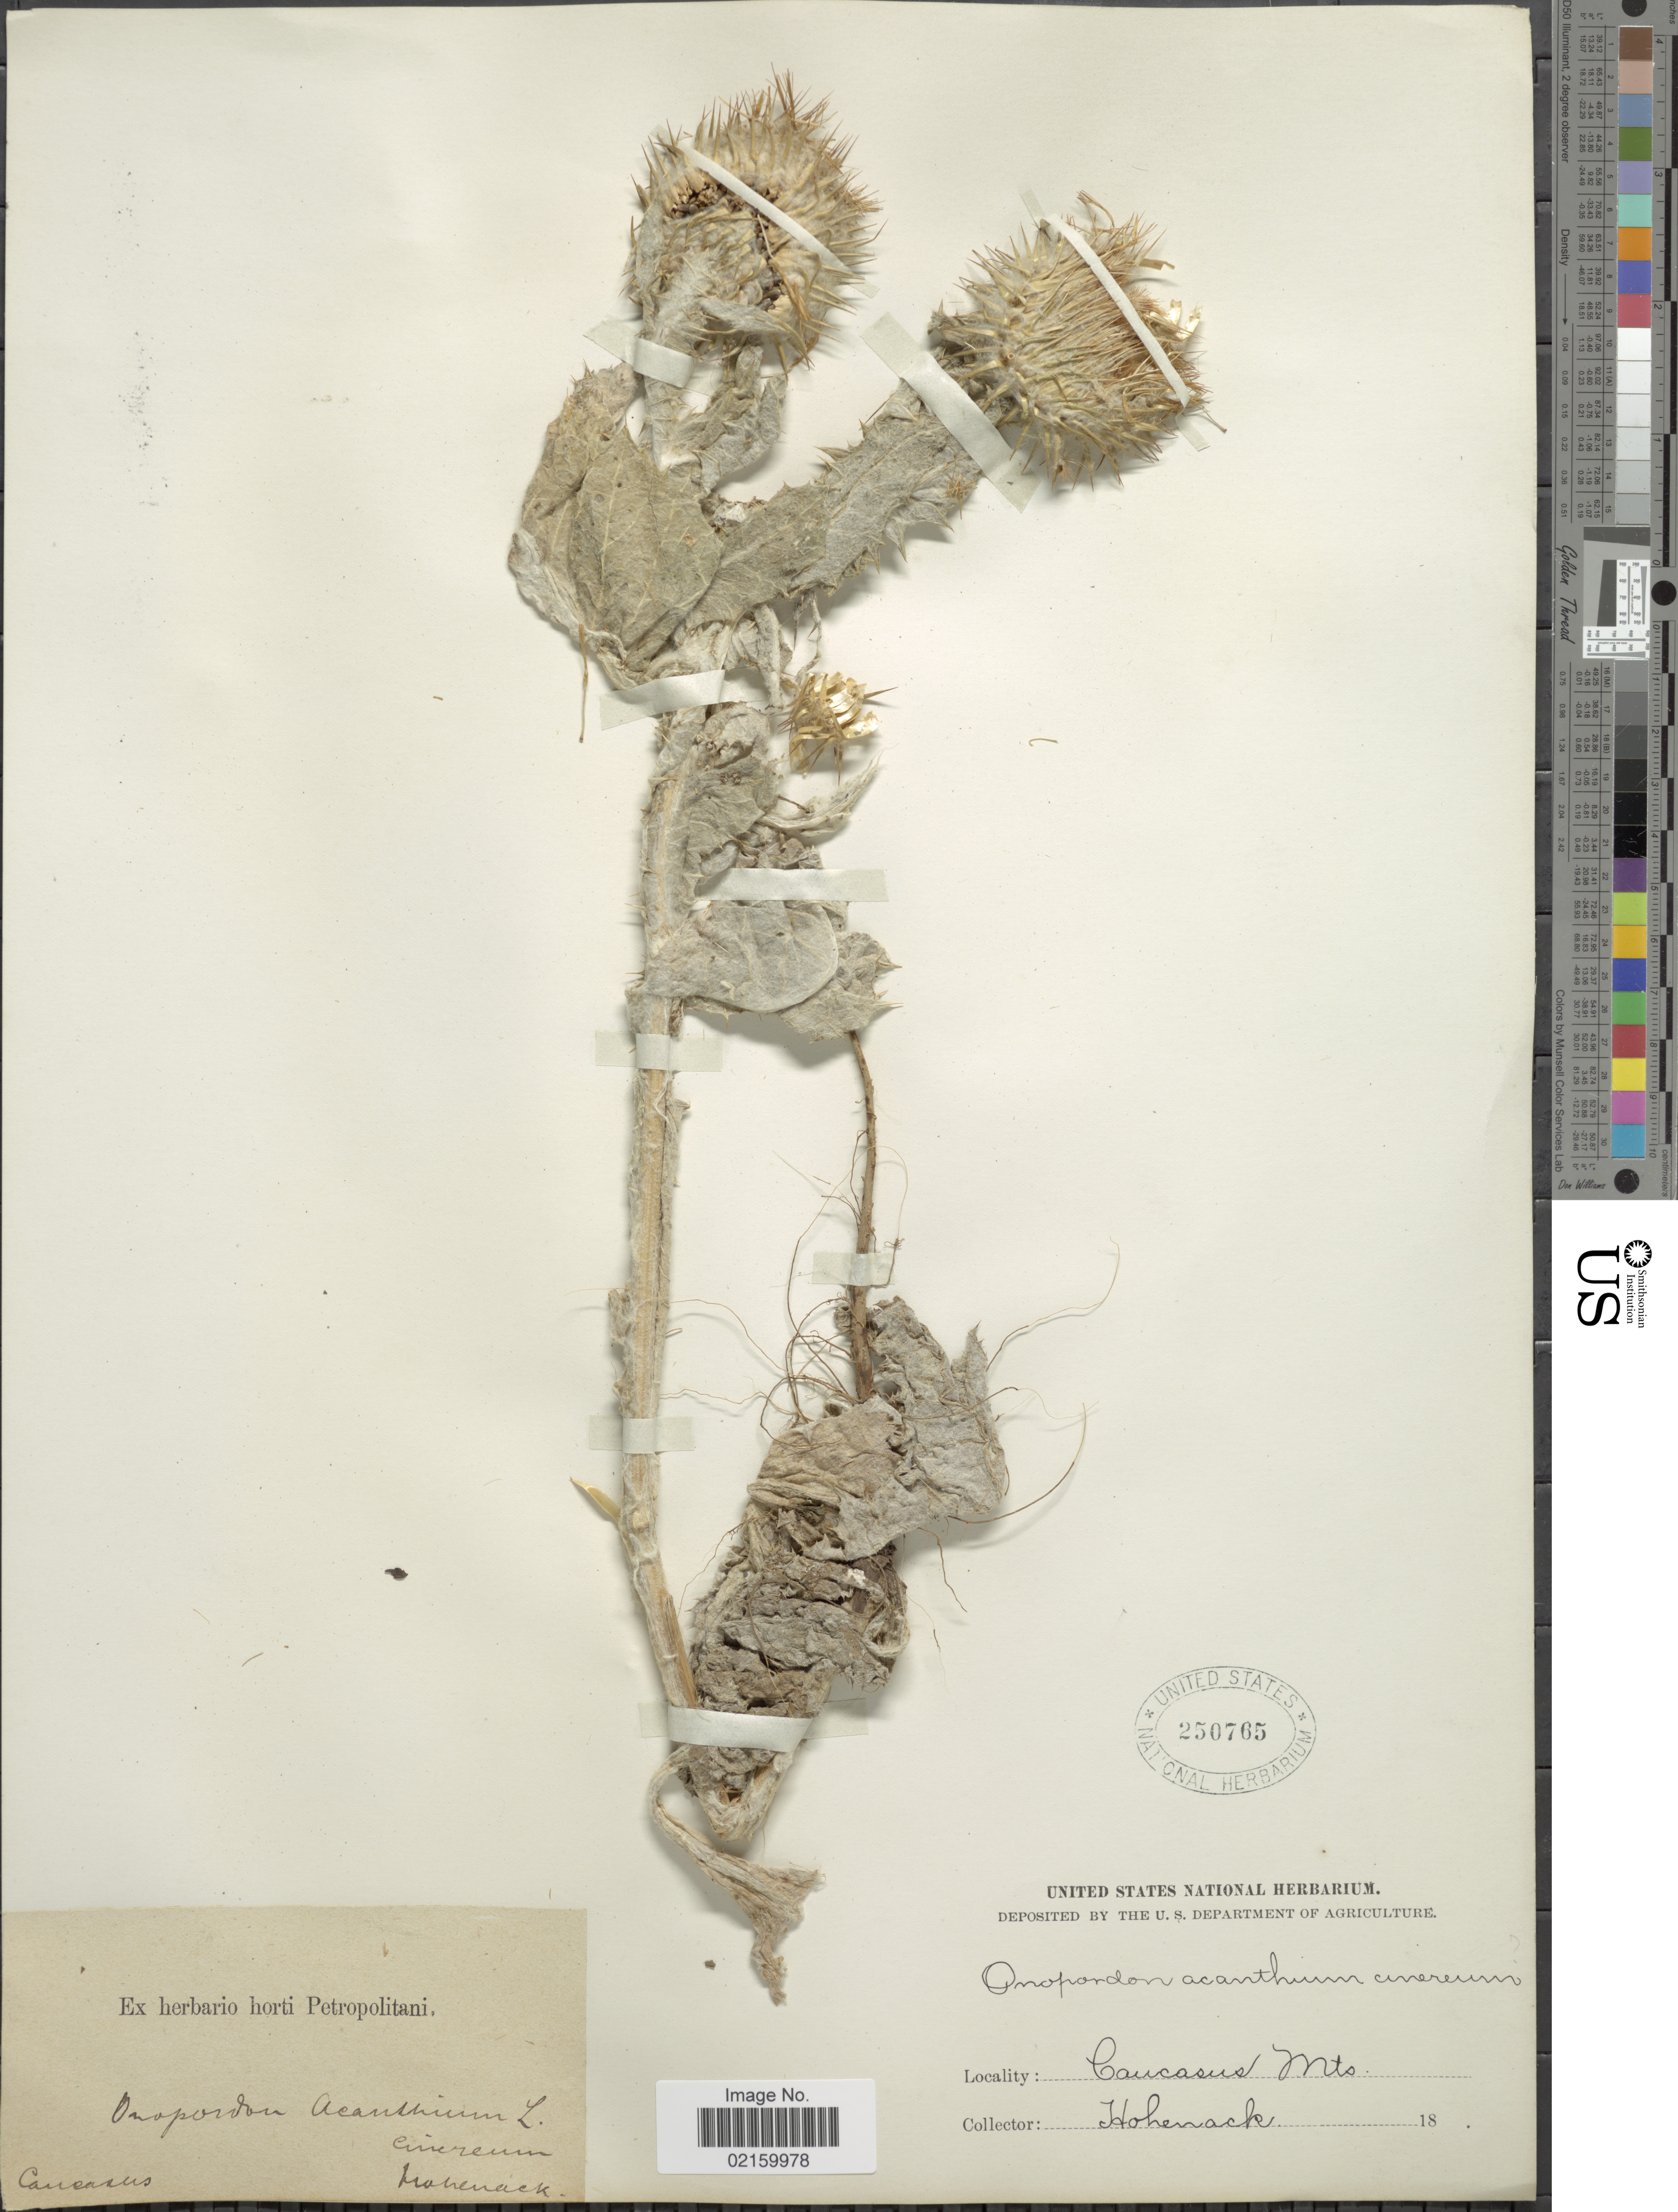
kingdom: Plantae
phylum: Tracheophyta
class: Magnoliopsida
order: Asterales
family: Asteraceae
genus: Onopordum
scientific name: Onopordum acanthium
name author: L.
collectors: Hohenack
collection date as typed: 18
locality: Caucasus, Caucasus Mts.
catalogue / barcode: US 250765